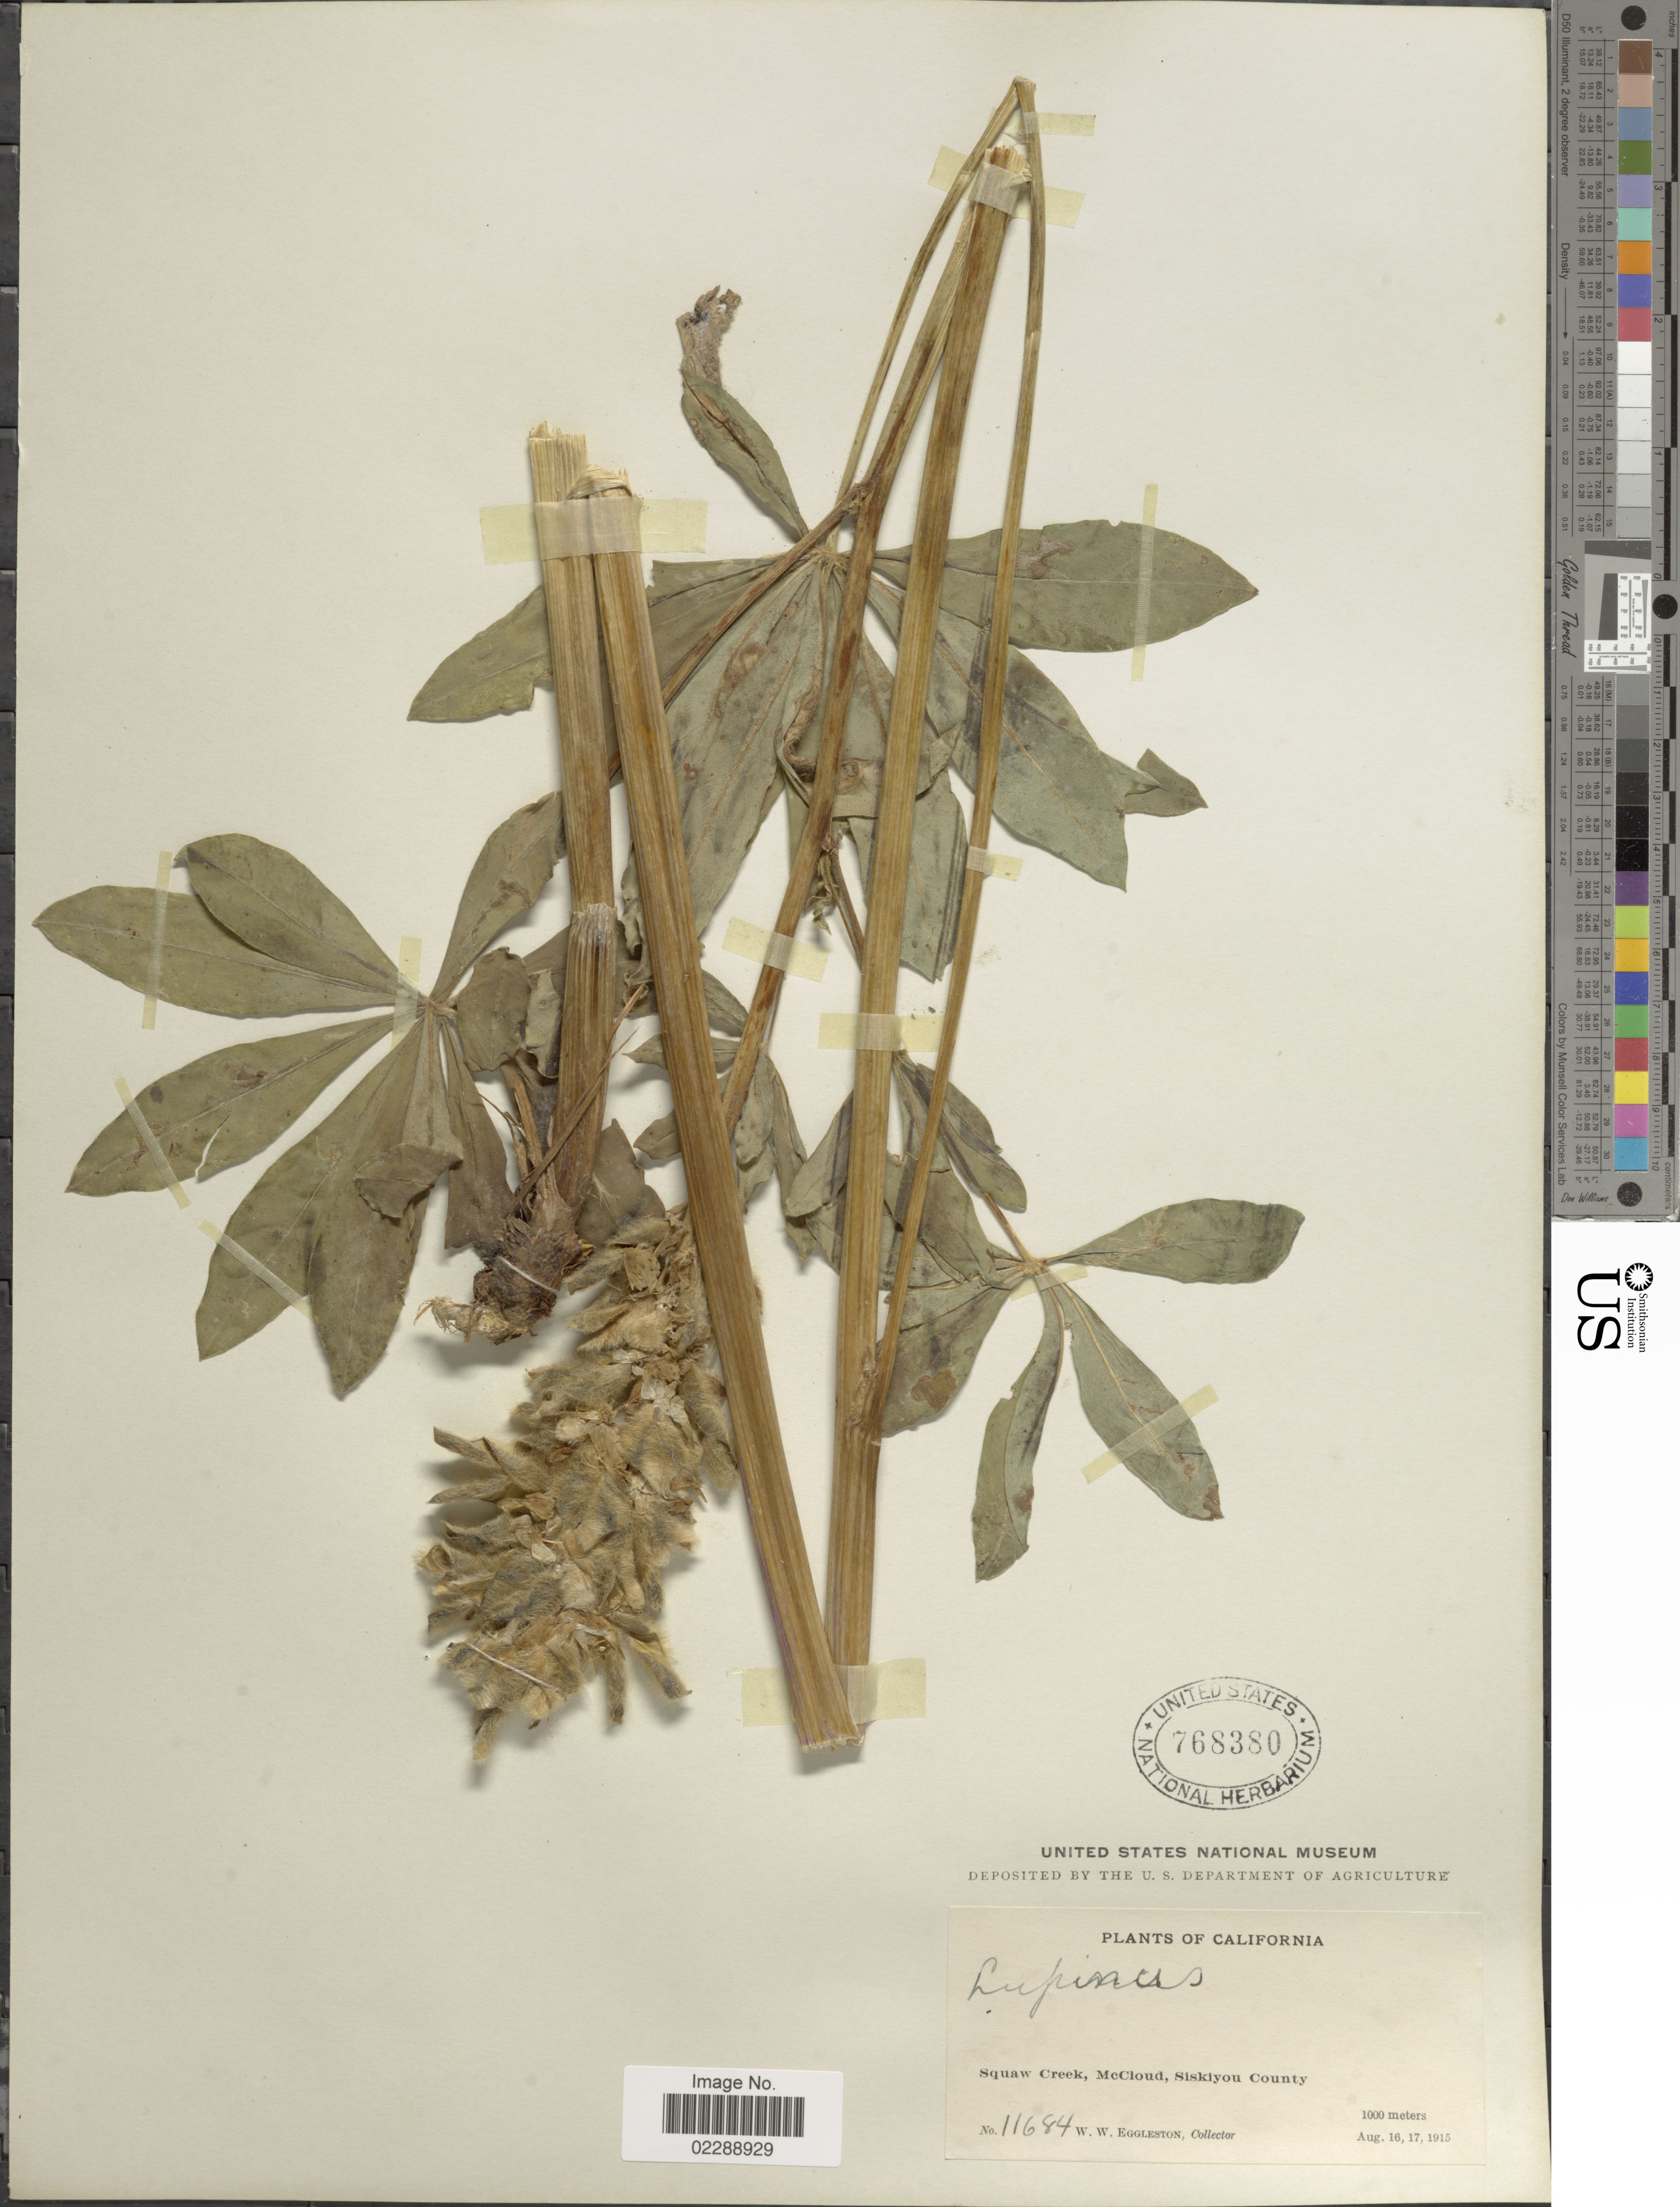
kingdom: Plantae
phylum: Tracheophyta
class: Magnoliopsida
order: Fabales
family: Fabaceae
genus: Lupinus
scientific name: Lupinus sp.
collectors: W. W. Eggleston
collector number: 11684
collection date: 1915-08-16/1915-08-17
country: United States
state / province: California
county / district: Siskiyou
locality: Squaw Creek, McCloud, Siskiyou County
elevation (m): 1000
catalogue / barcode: US 768380